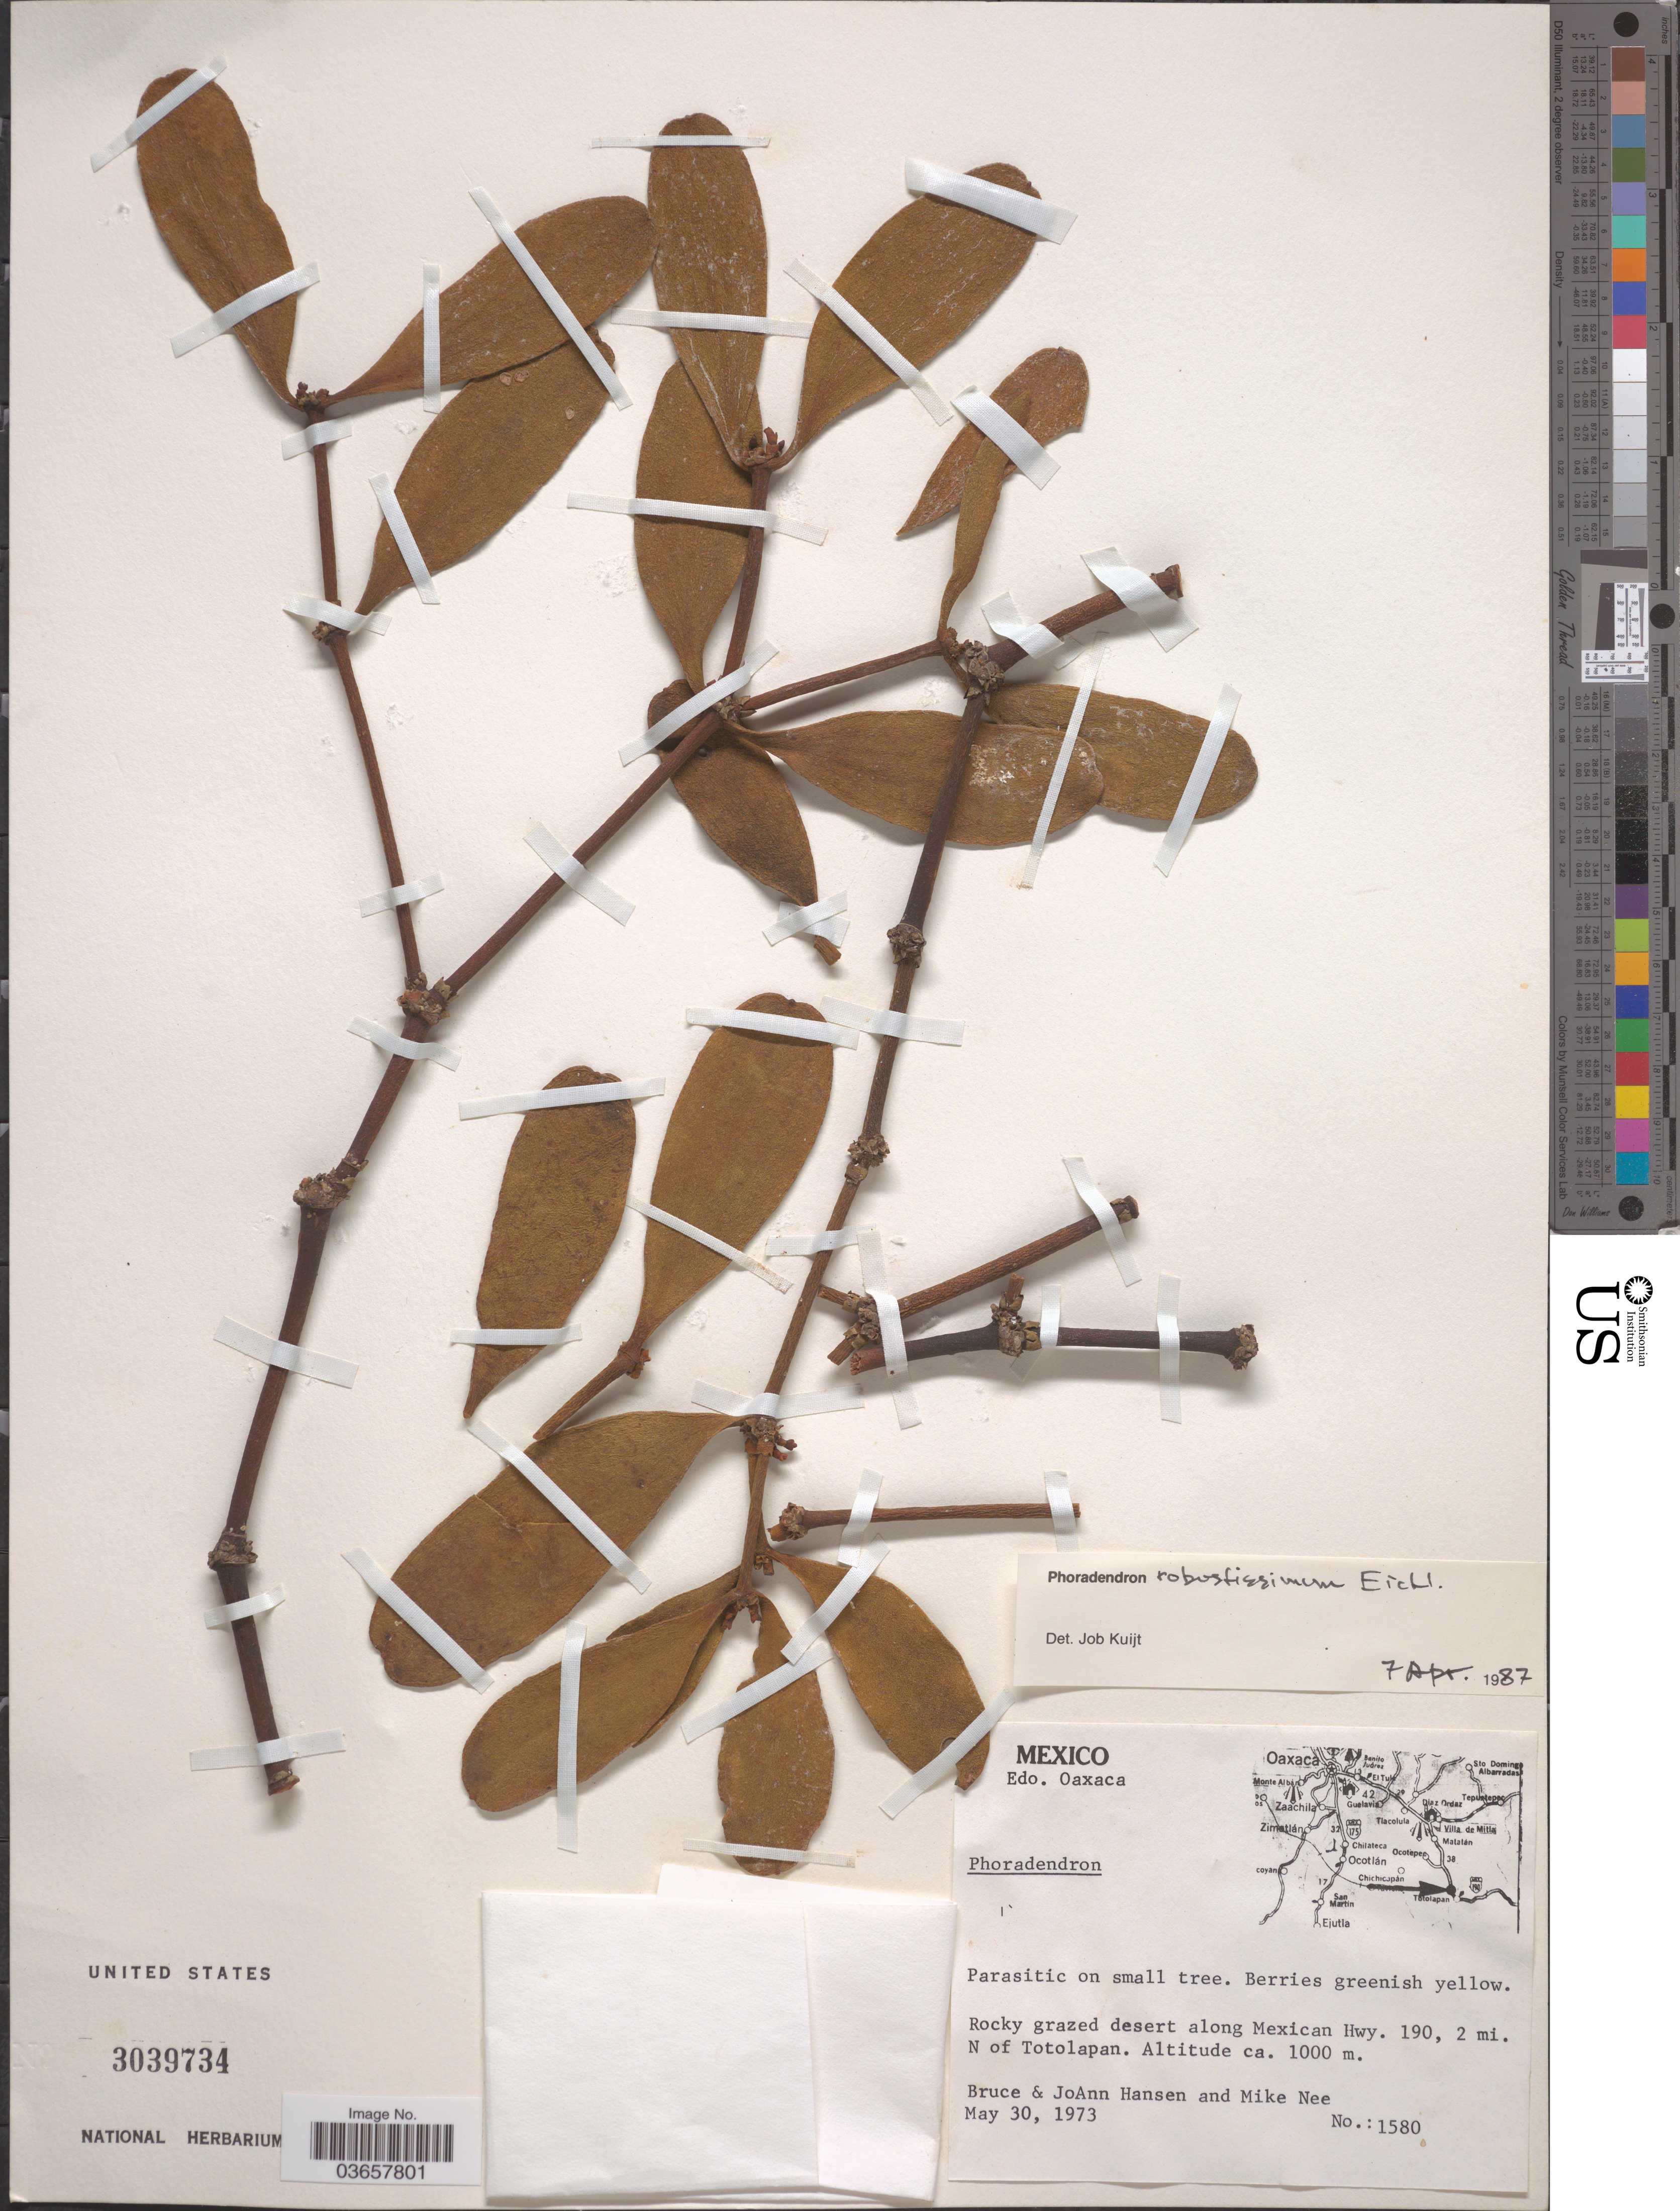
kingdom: Plantae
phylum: Tracheophyta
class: Magnoliopsida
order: Santalales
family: Viscaceae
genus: Phoradendron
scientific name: Phoradendron robustissimum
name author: Eichler in Mart.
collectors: B. Hansen, J. Hansen & M. Nee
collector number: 1580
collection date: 1973-05-30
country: Mexico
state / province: Oaxaca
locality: Rocky grazed desert along Mexican Hwy. 190, 2 mi. N of Totolapan.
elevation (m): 1000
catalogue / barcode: US 3039734